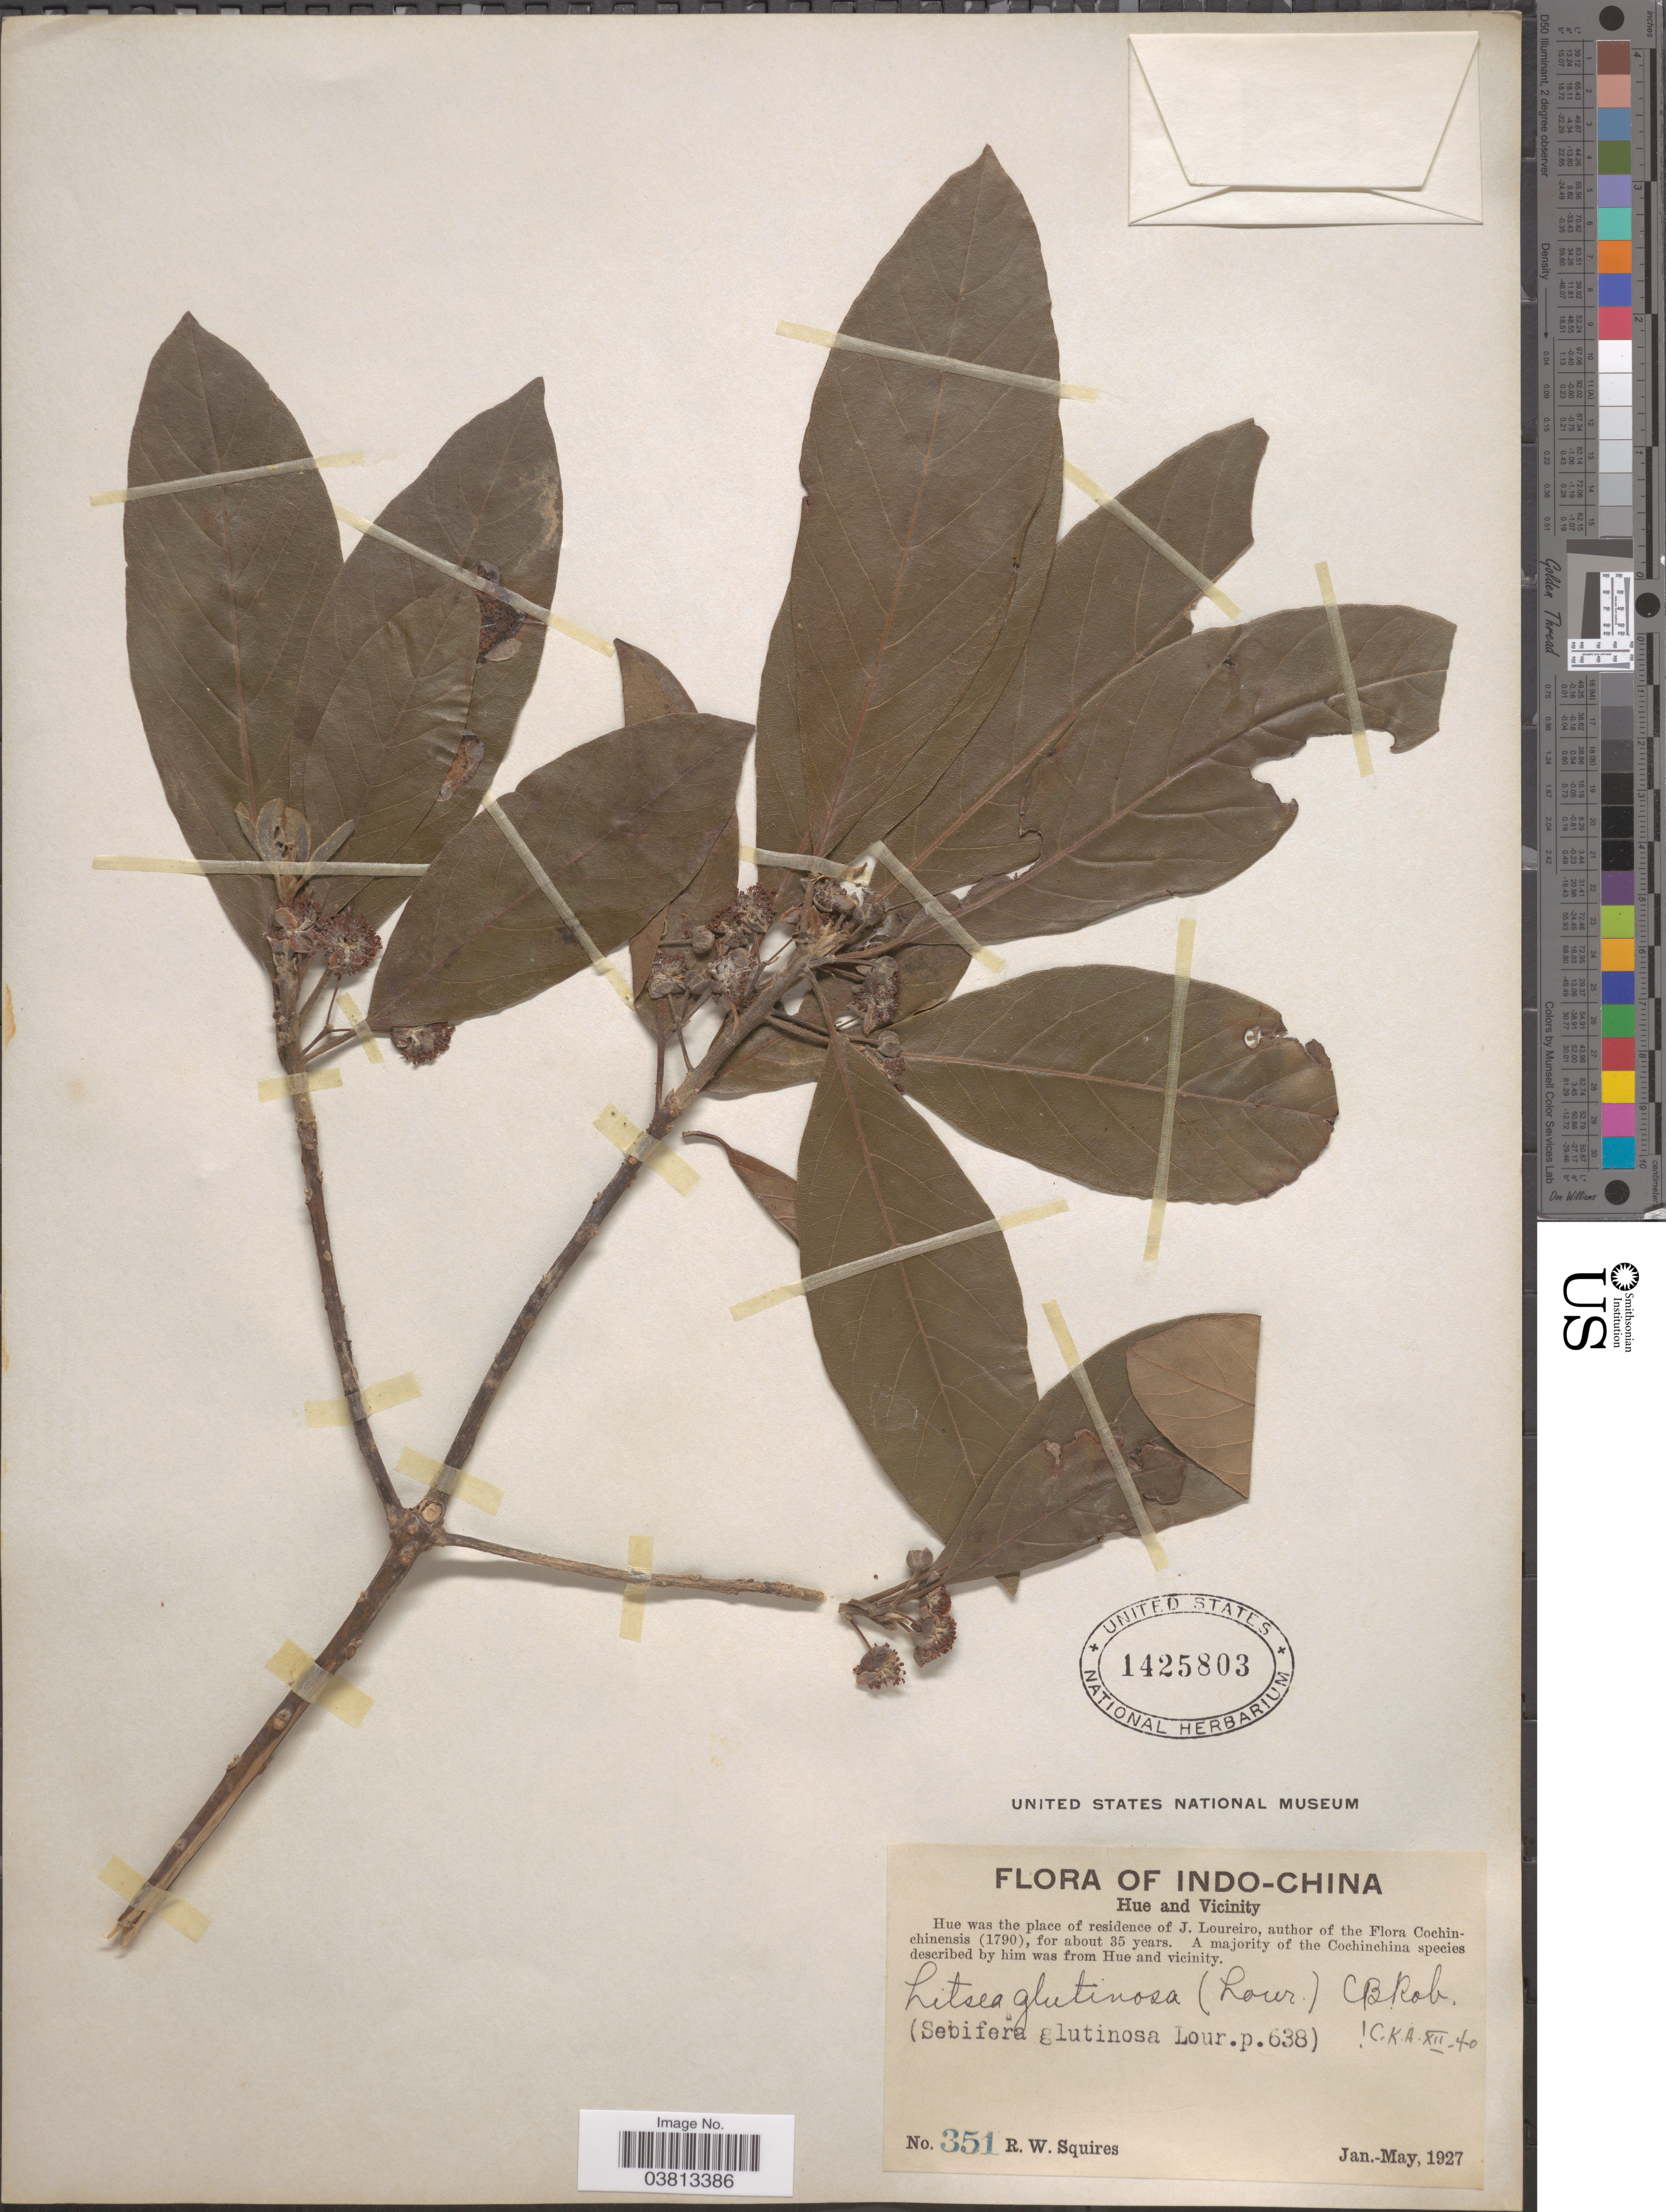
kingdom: Plantae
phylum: Tracheophyta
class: Magnoliopsida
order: Laurales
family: Lauraceae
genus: Litsea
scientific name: Litsea glutinosa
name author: (Lour.) C.B. Rob.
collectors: R. Squires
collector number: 351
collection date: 1927-01/1927-05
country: Vietnam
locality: Indo-China. Hue and Vicinity.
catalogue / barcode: US 1425803